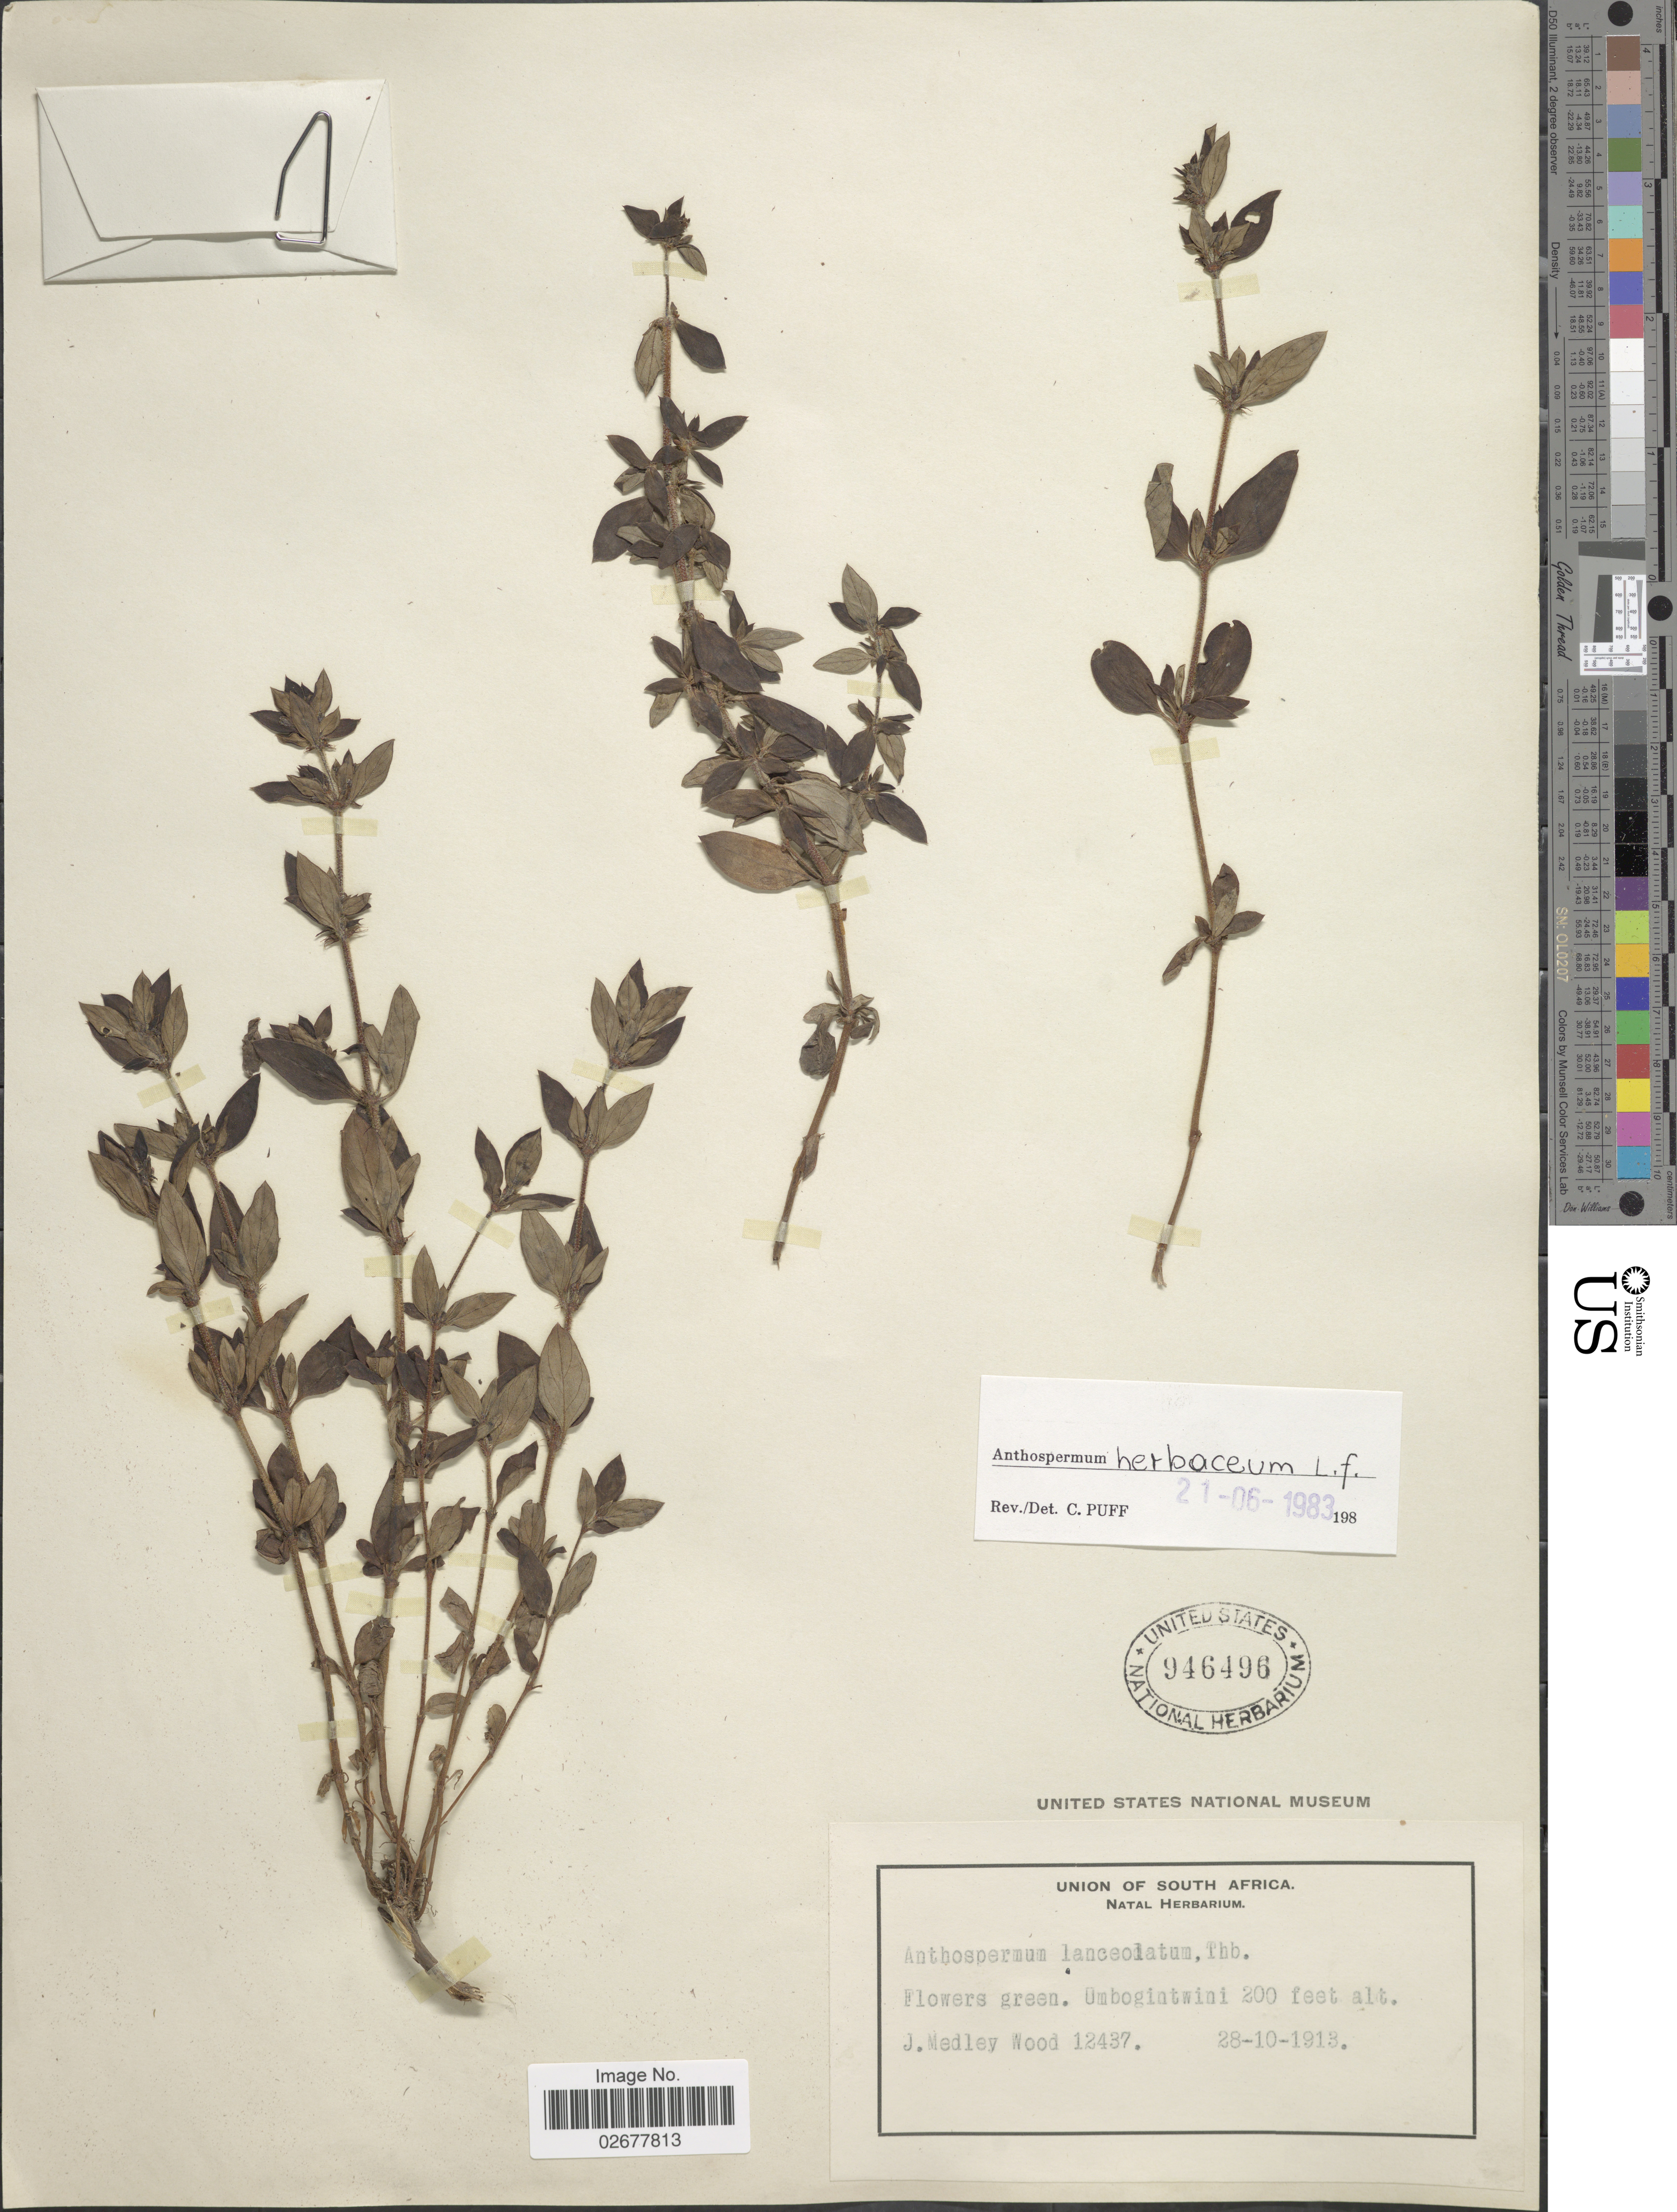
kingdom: Plantae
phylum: Tracheophyta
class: Magnoliopsida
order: Gentianales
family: Rubiaceae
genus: Anthospermum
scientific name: Anthospermum herbaceum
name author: L. f.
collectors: J. Medley Wood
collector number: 12437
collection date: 1913-10-28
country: South Africa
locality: Umbogintwini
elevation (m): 61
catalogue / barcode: US 946496